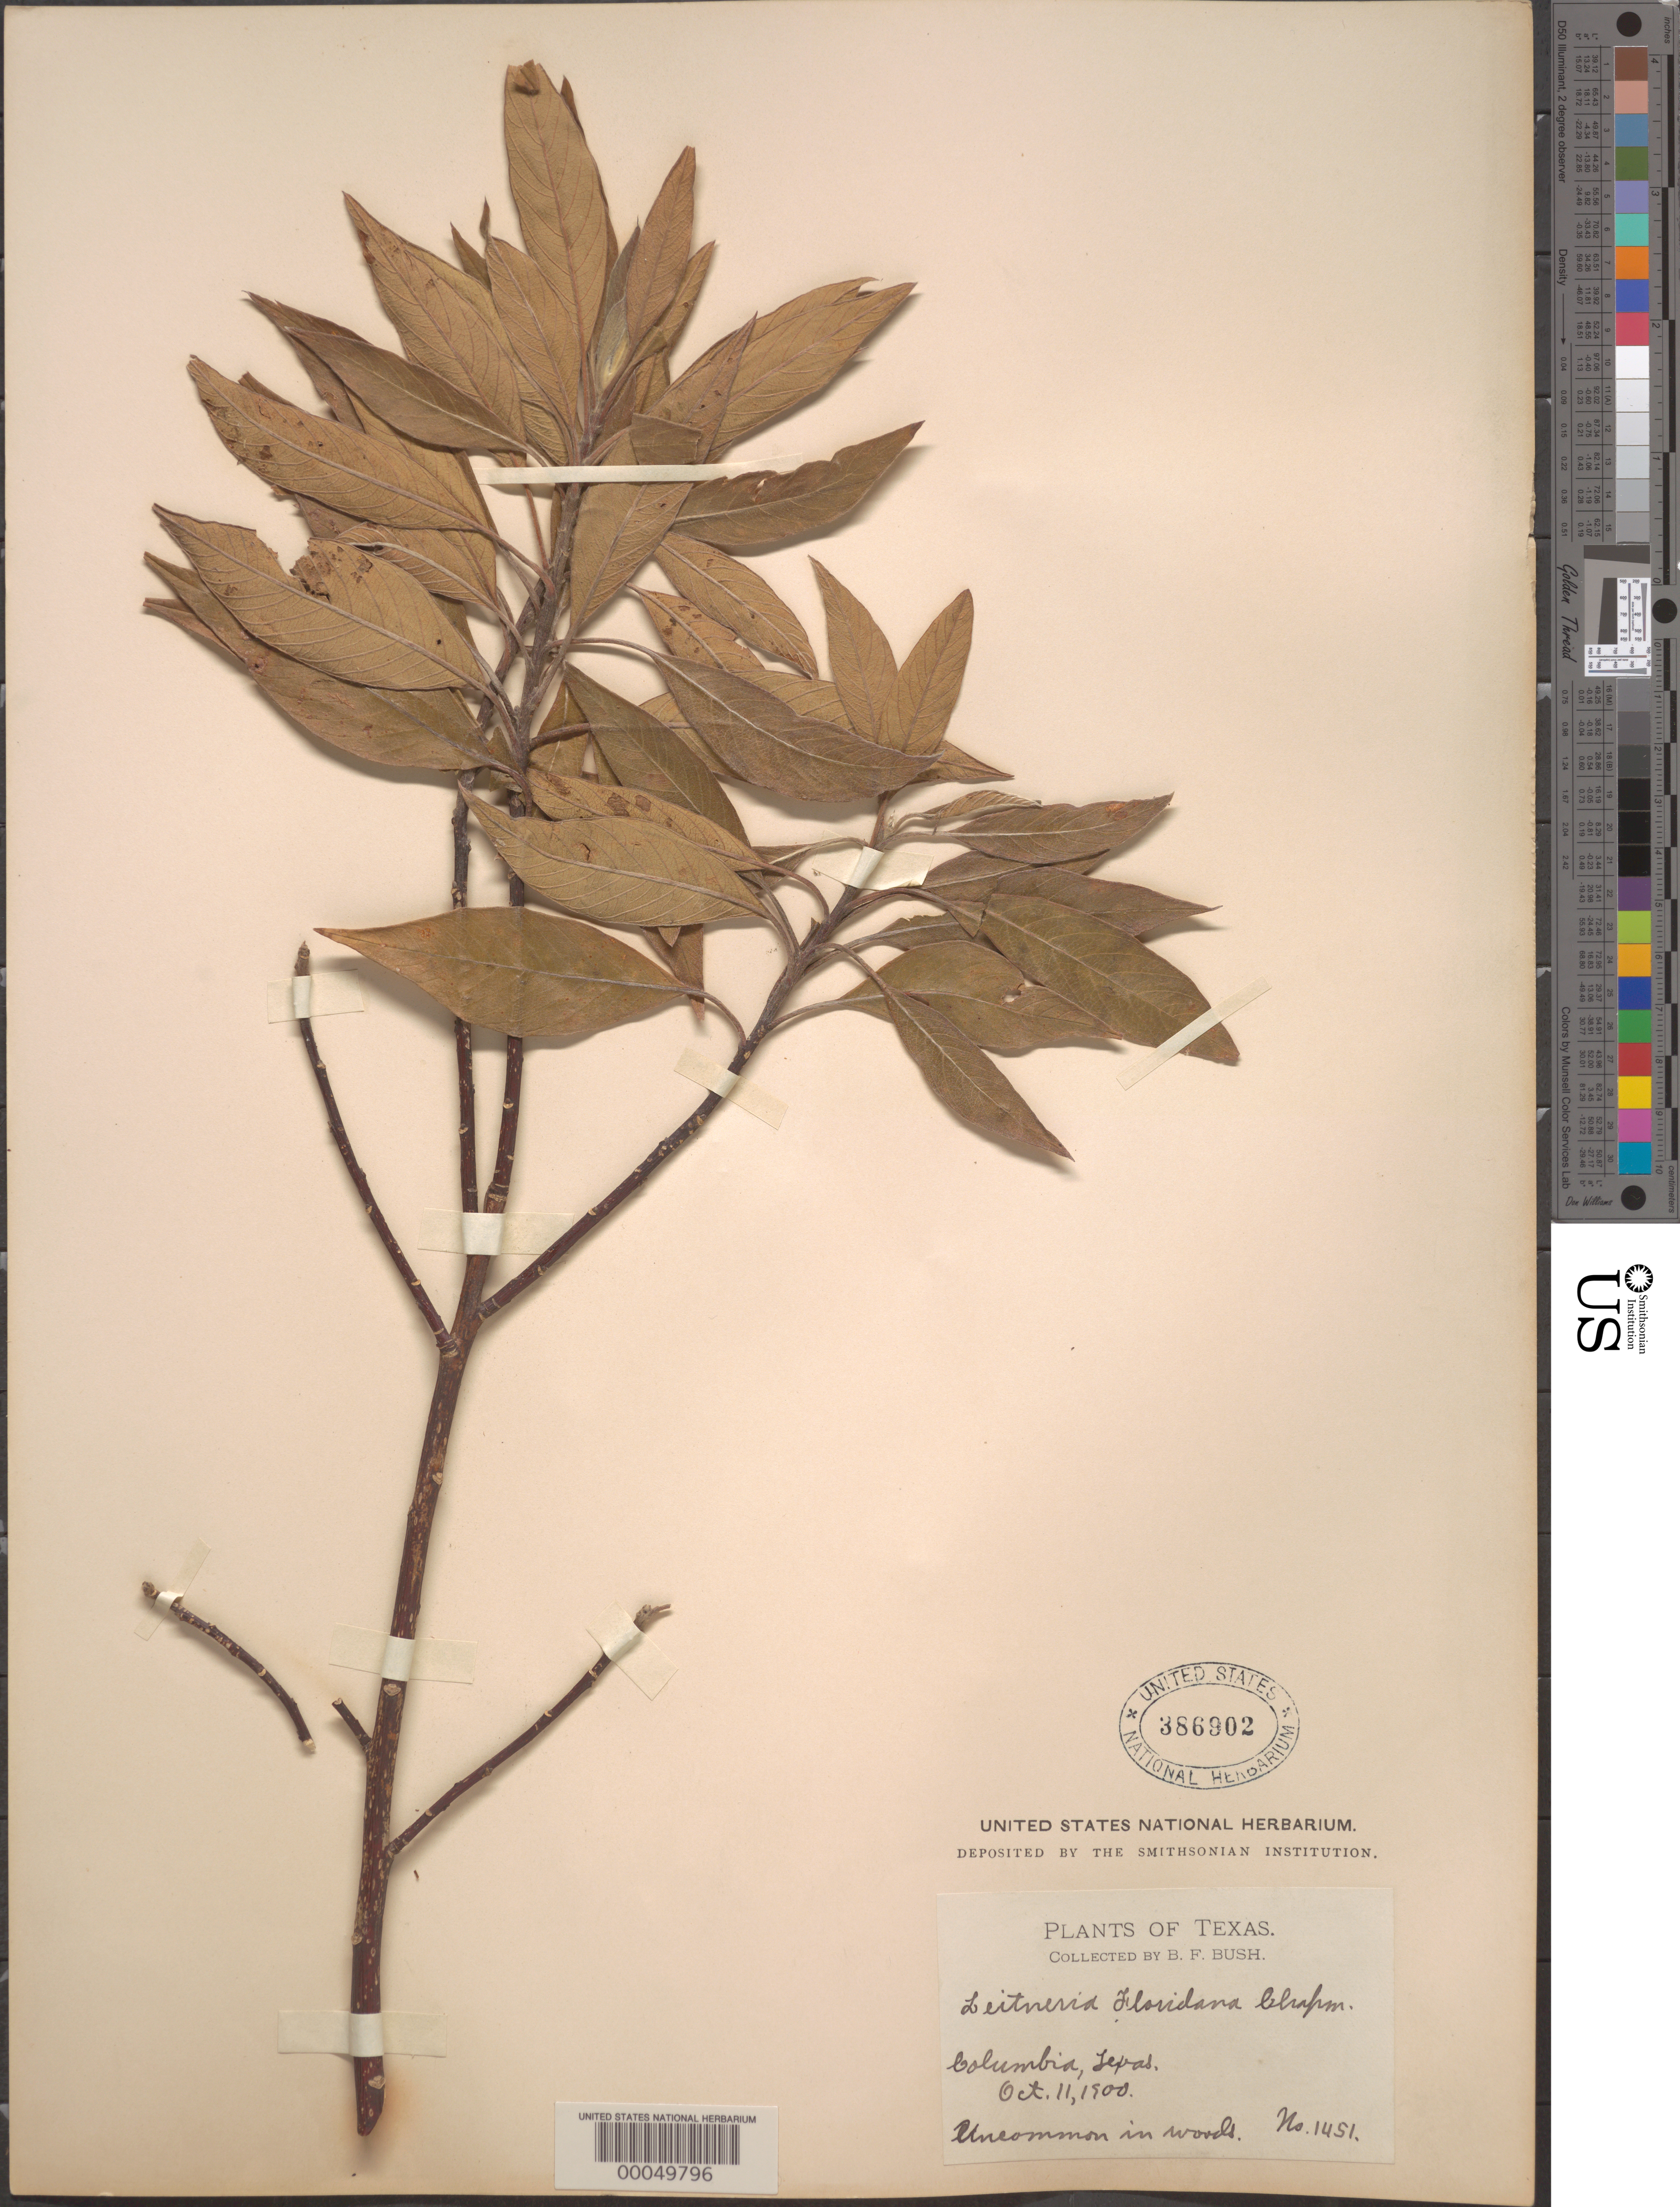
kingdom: Plantae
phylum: Tracheophyta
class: Magnoliopsida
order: Sapindales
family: Simaroubaceae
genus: Leitneria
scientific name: Leitneria floridana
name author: Chapm.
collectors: B. F. Bush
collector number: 1451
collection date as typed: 11 Oct 1900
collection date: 1900-10-11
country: United States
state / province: Texas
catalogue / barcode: US 386902